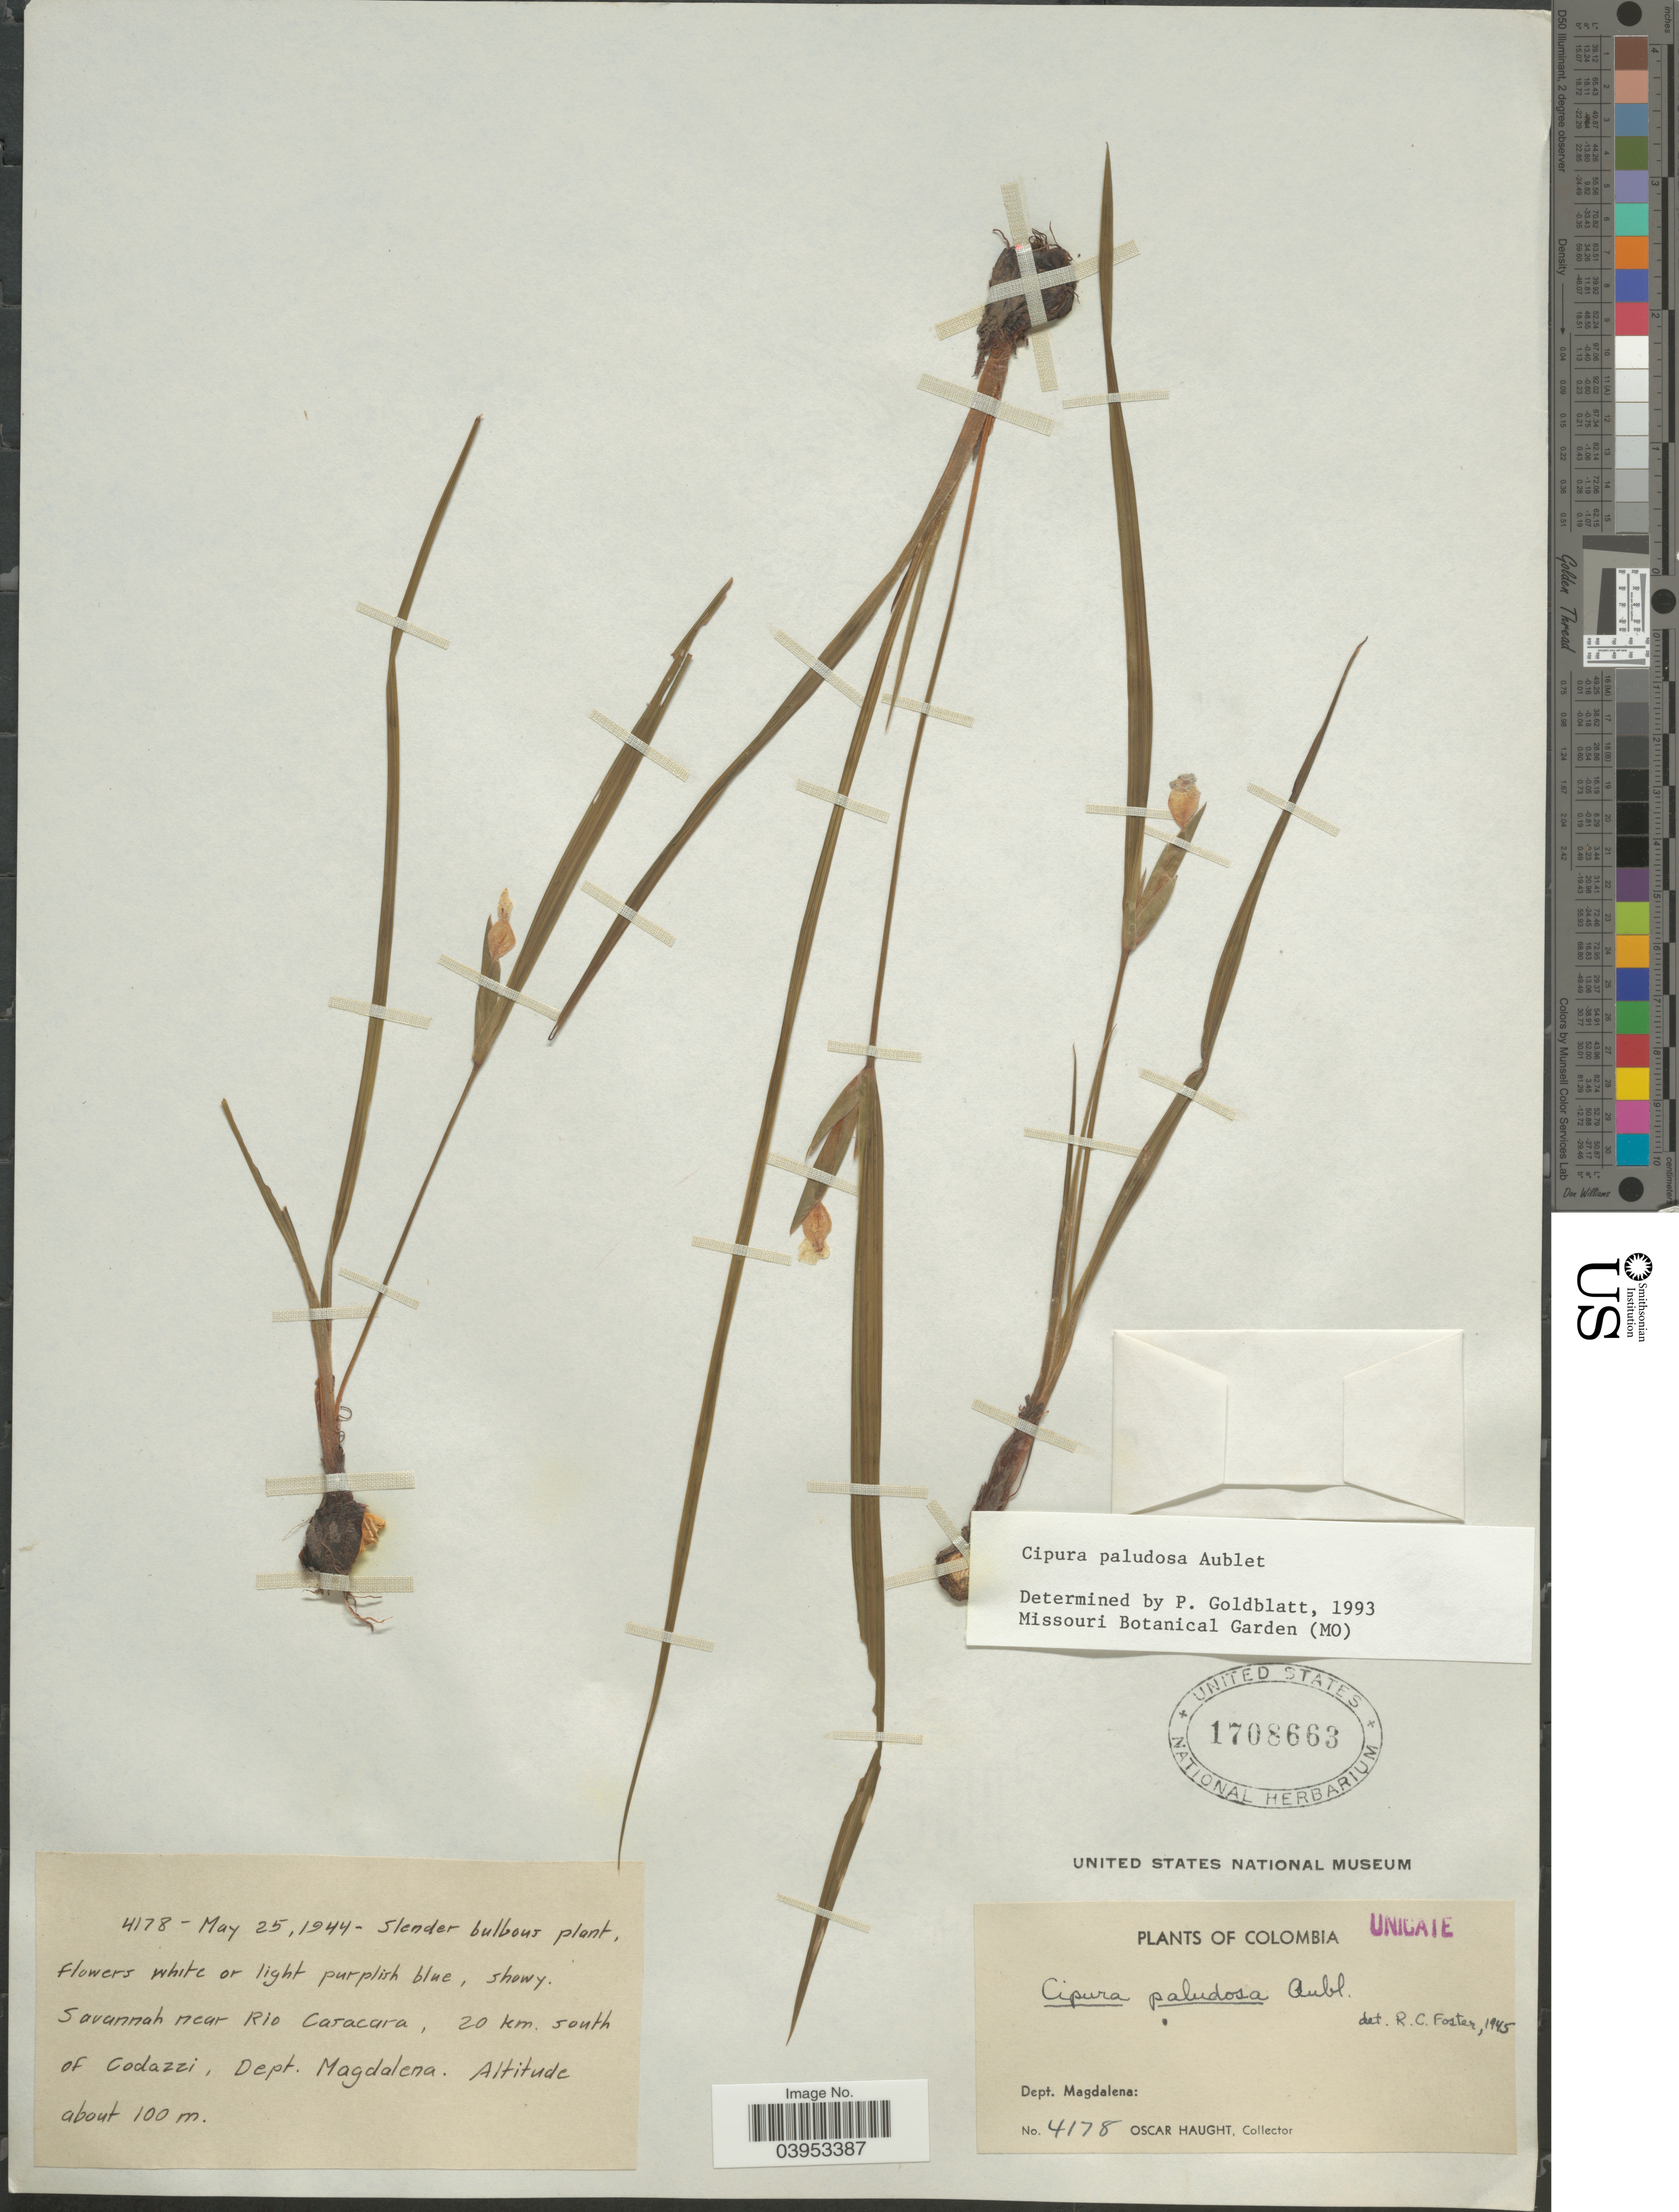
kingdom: Plantae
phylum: Tracheophyta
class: Liliopsida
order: Asparagales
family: Iridaceae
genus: Cipura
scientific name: Cipura paludosa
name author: Aubl.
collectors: O. L. Haught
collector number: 4178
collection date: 1944-05-25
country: Colombia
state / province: Magdalena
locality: Savannah near Rio Caracara, 20 km. south of Codazzi, Dept. Magdalena.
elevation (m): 100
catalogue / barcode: US 1708663